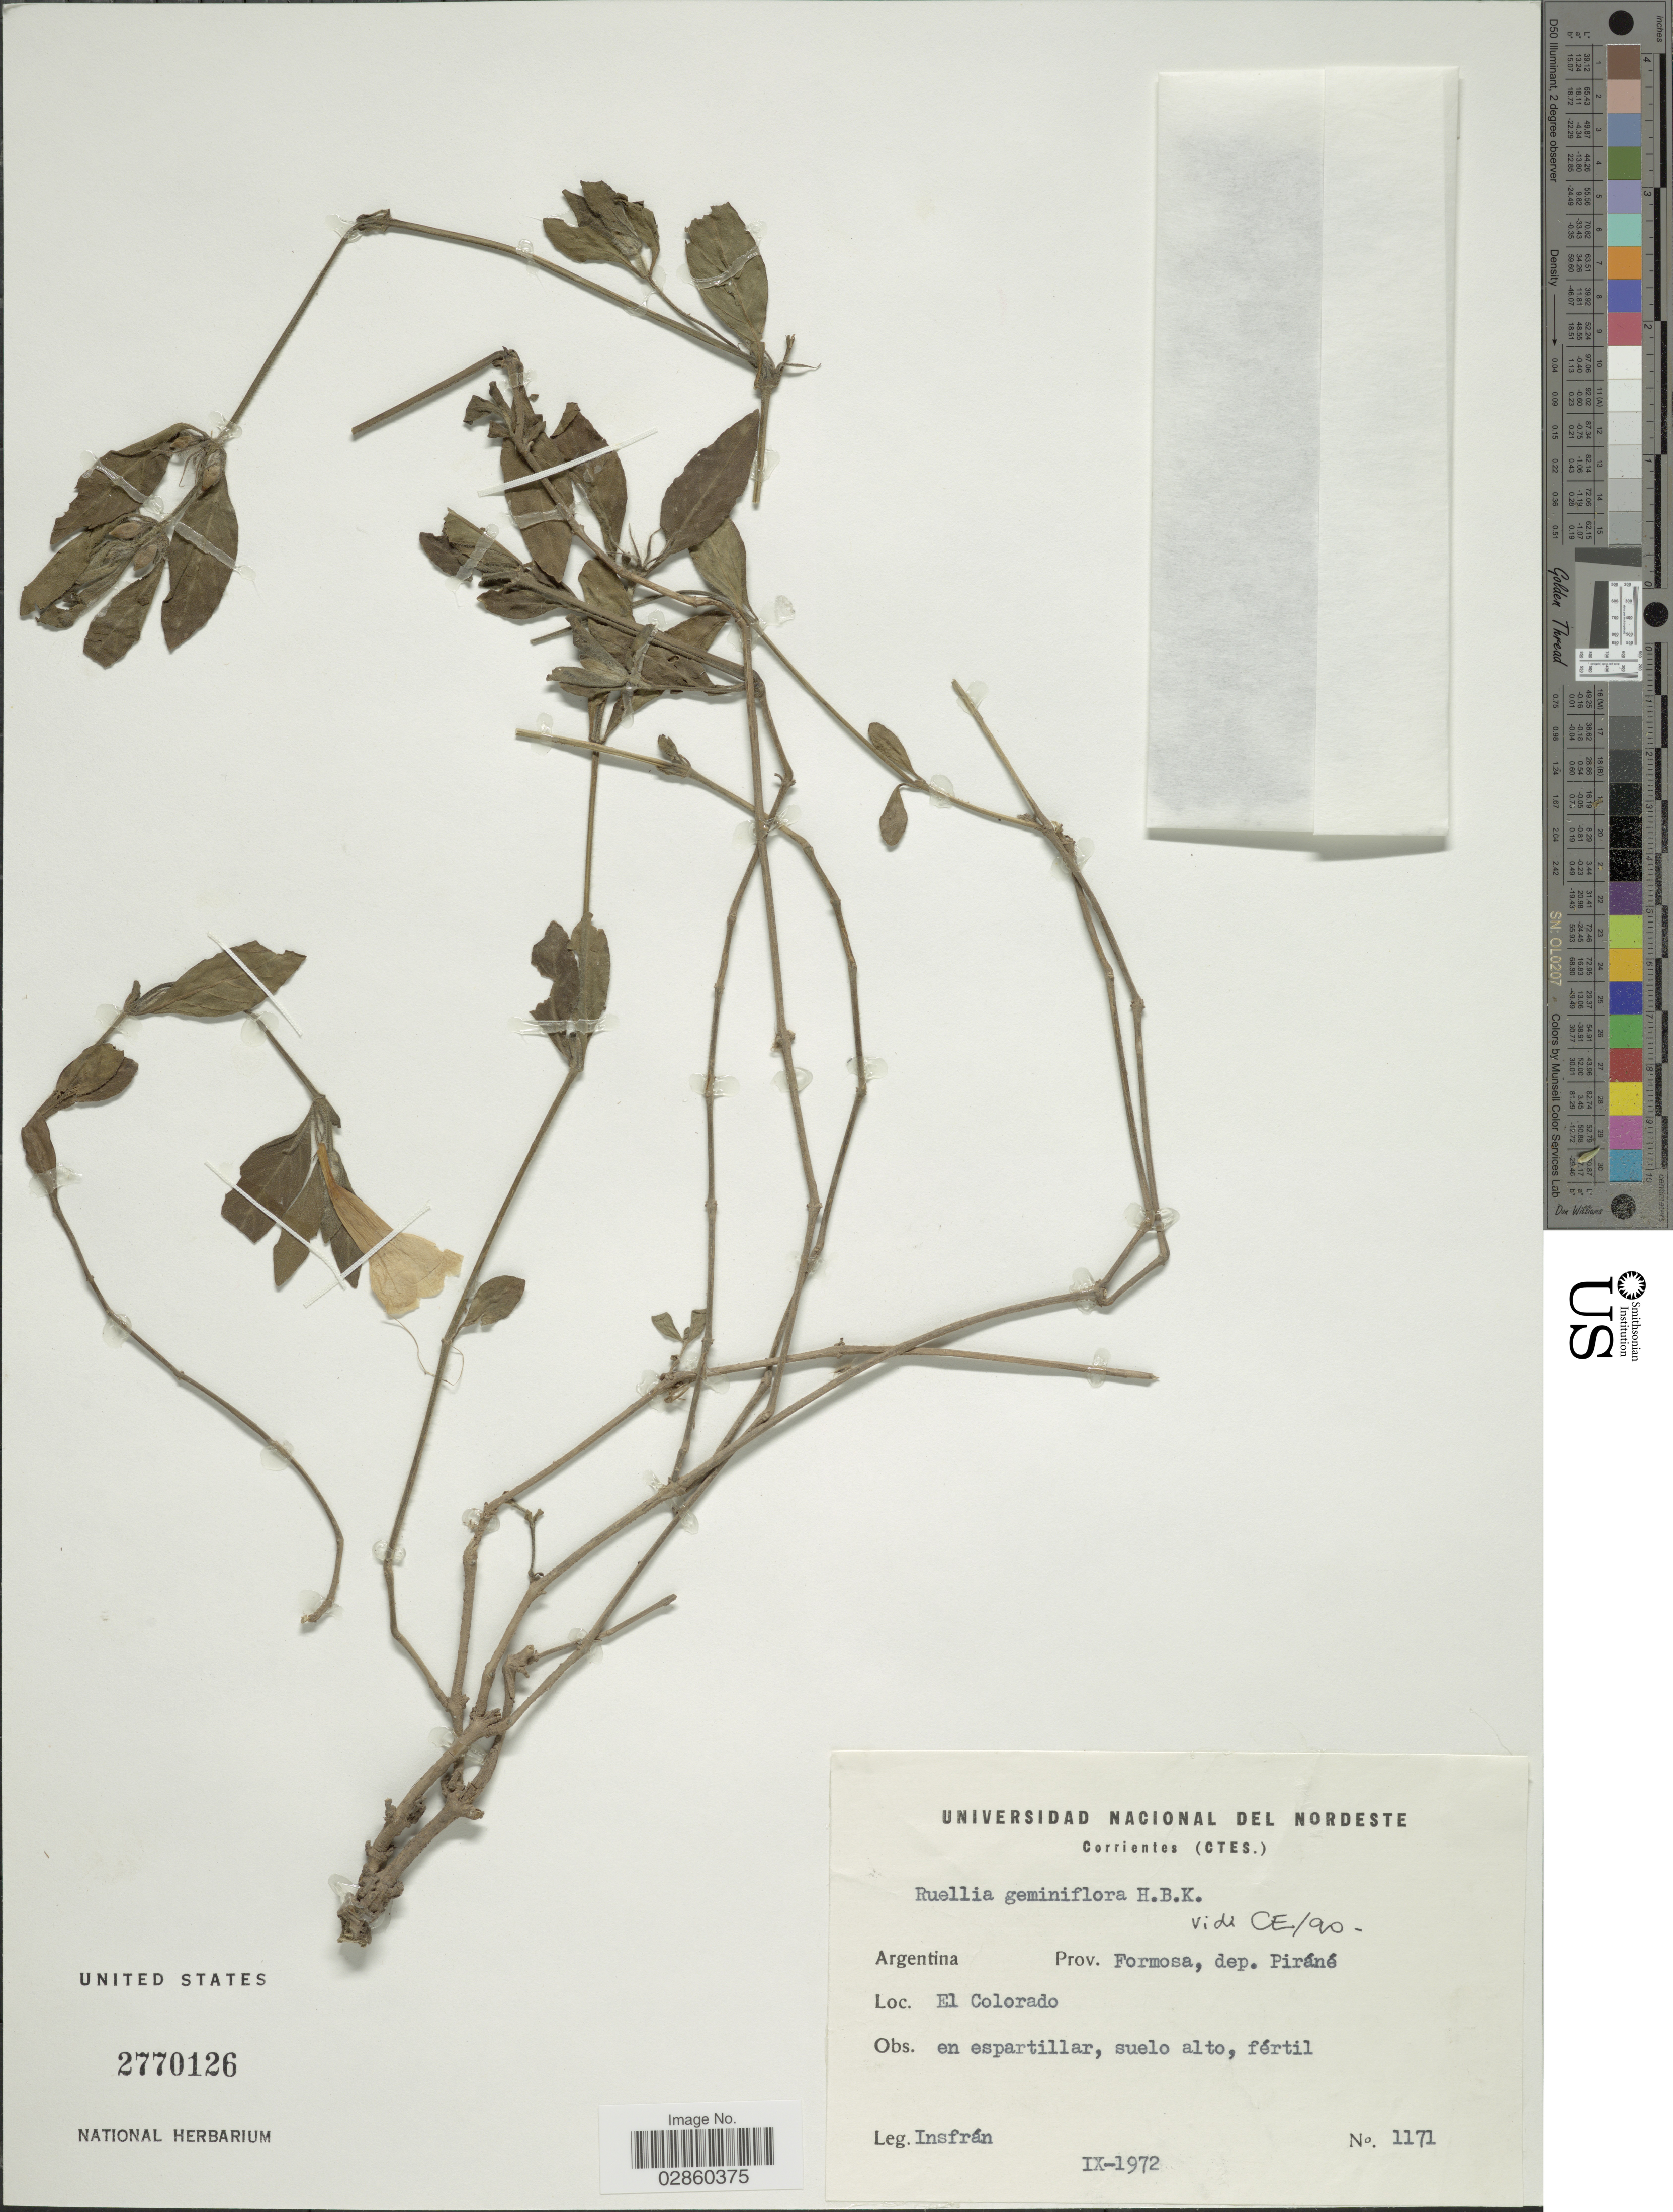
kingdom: Plantae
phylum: Tracheophyta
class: Magnoliopsida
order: Lamiales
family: Acanthaceae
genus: Ruellia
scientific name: Ruellia geminiflora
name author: Kunth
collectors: Insfrán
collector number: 1171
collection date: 1972-09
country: Argentina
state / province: Formosa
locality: Dep. Piráné. El Colorado.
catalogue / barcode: US 2770126